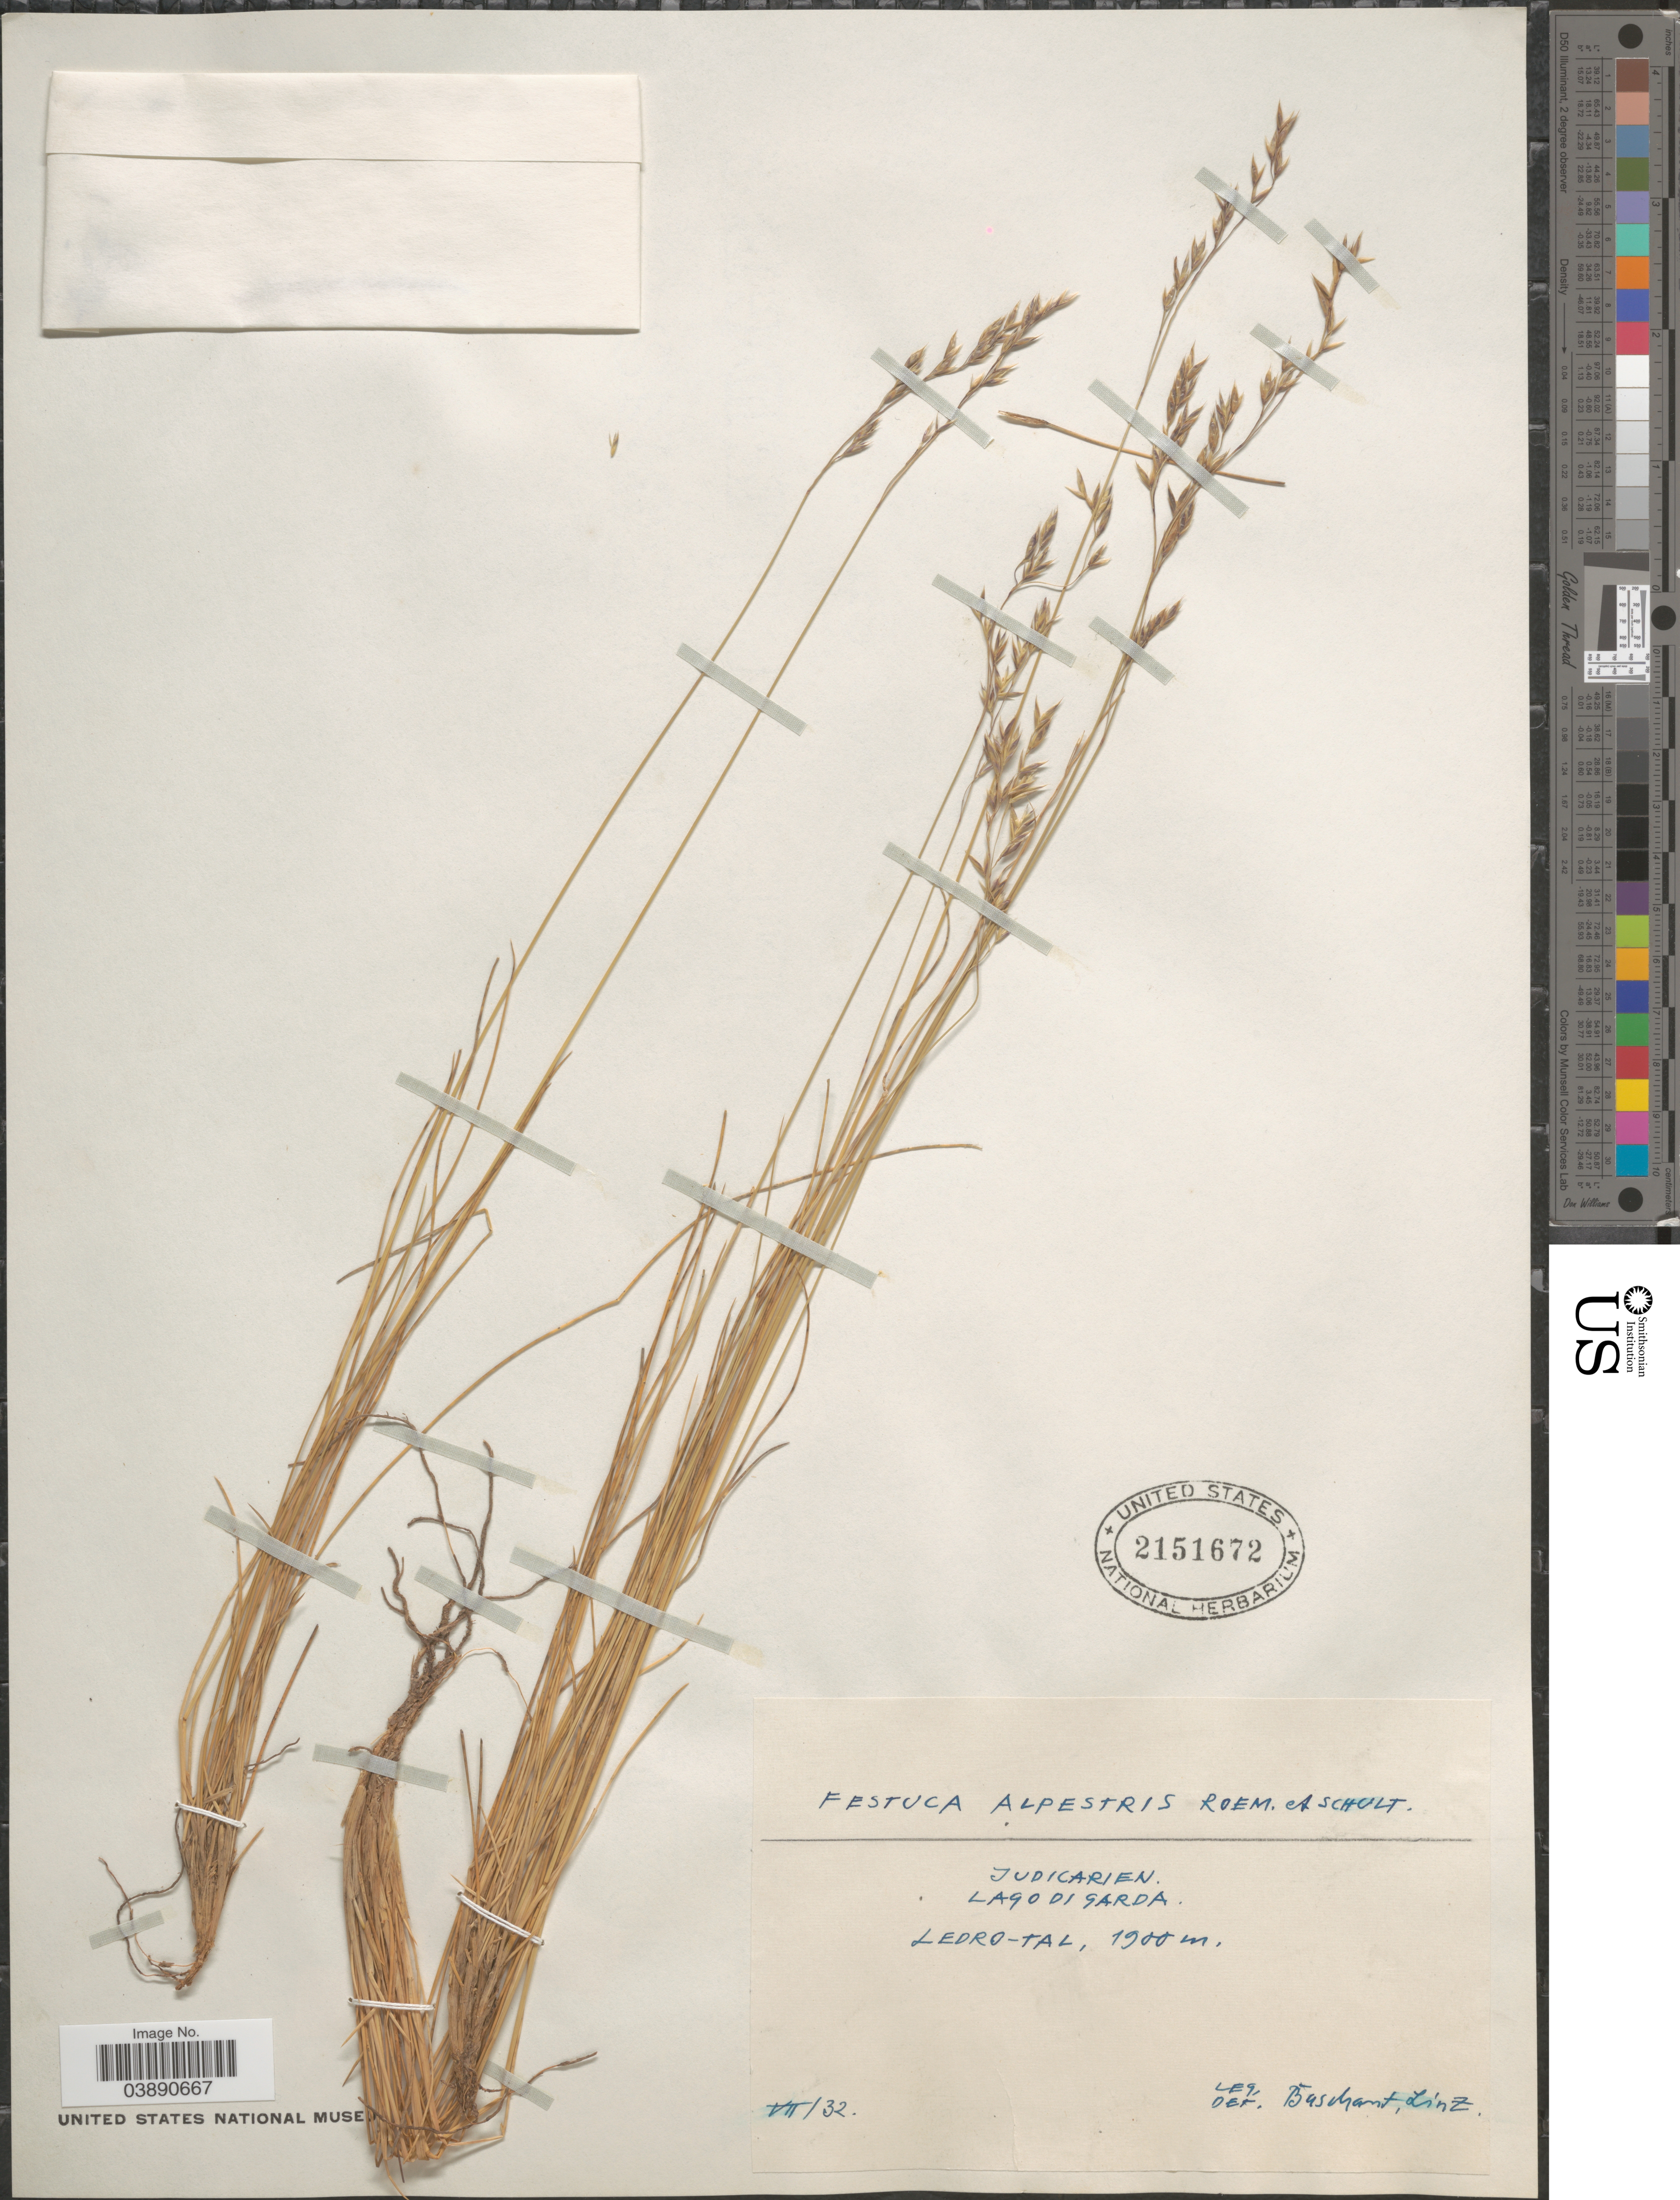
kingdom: Plantae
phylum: Tracheophyta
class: Liliopsida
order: Poales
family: Poaceae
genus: Festuca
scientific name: Festuca sp.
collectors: Baschant & Linz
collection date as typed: Transcribed d/m/y: /7/32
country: Italy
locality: Judicarien Lago di Garda. Ledro-Tal.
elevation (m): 1900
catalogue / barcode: US 2151672